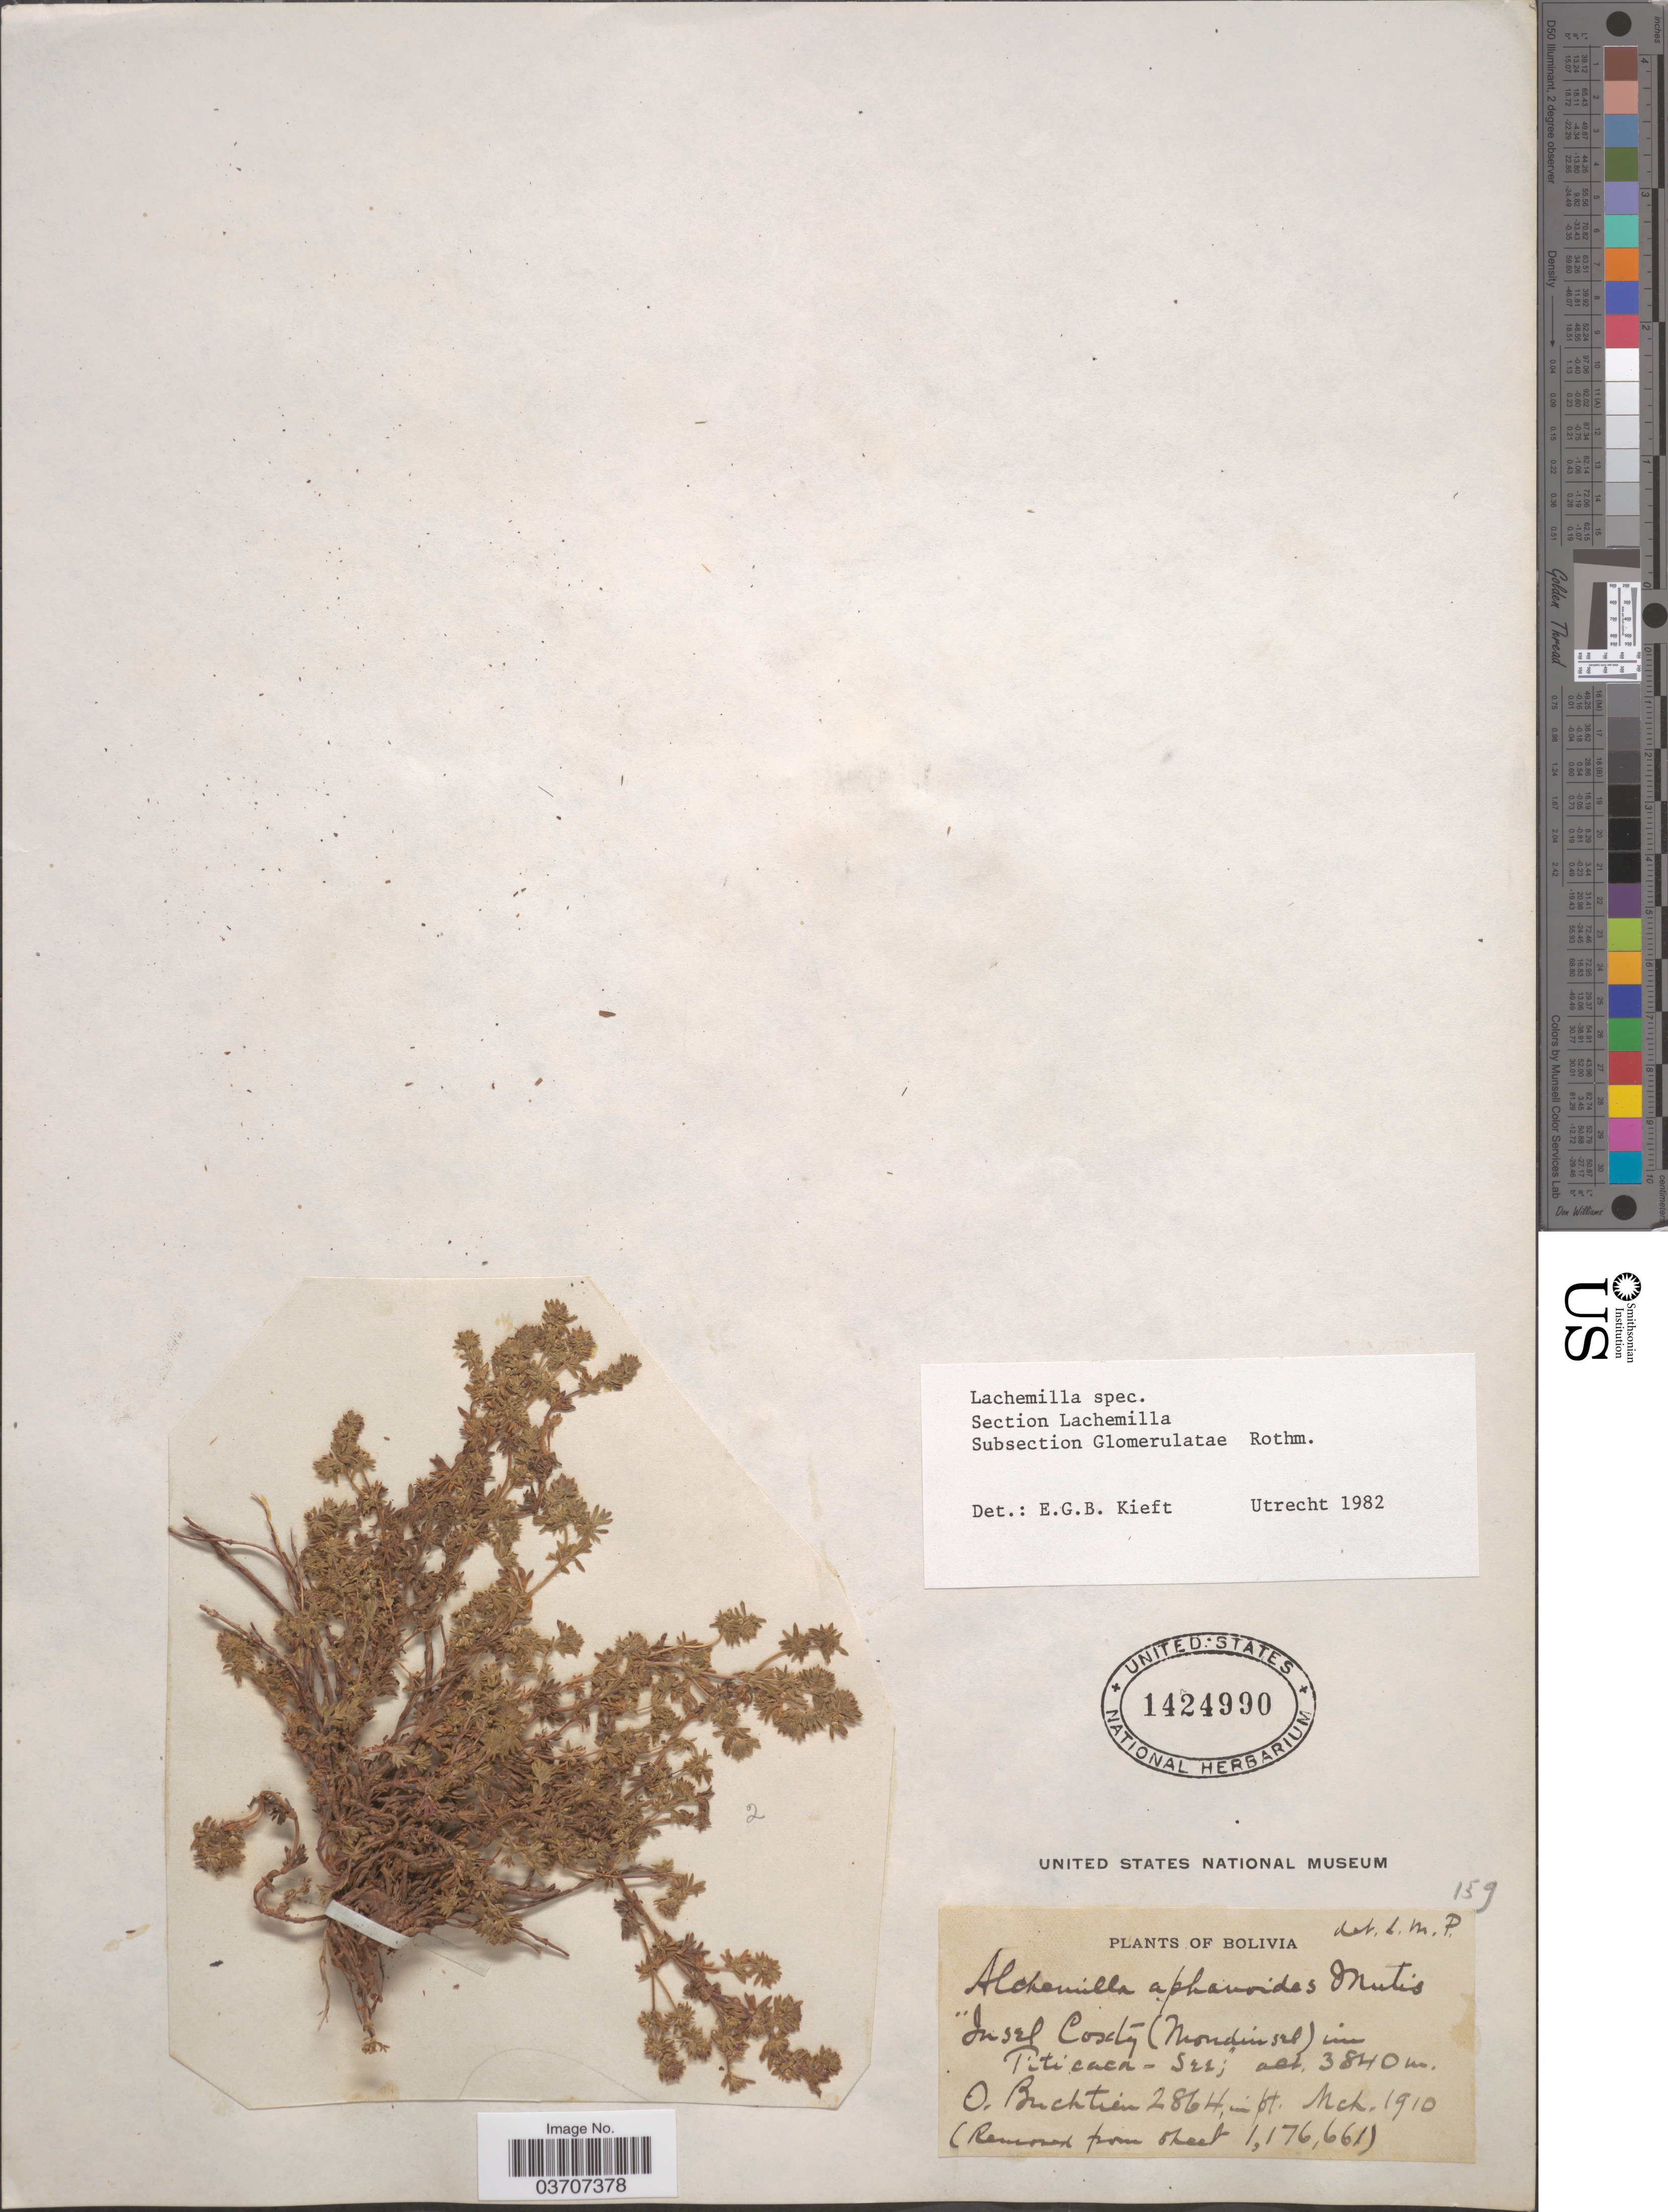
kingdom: Plantae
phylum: Tracheophyta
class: Magnoliopsida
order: Rosales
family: Rosaceae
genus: Lachemilla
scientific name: Lachemilla sp.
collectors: O. Buchtien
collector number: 2864?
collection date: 1910-03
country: Bolivia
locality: Insel Coaty (Mondinsel) in Titicaca - See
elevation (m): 3840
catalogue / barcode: US 1424990